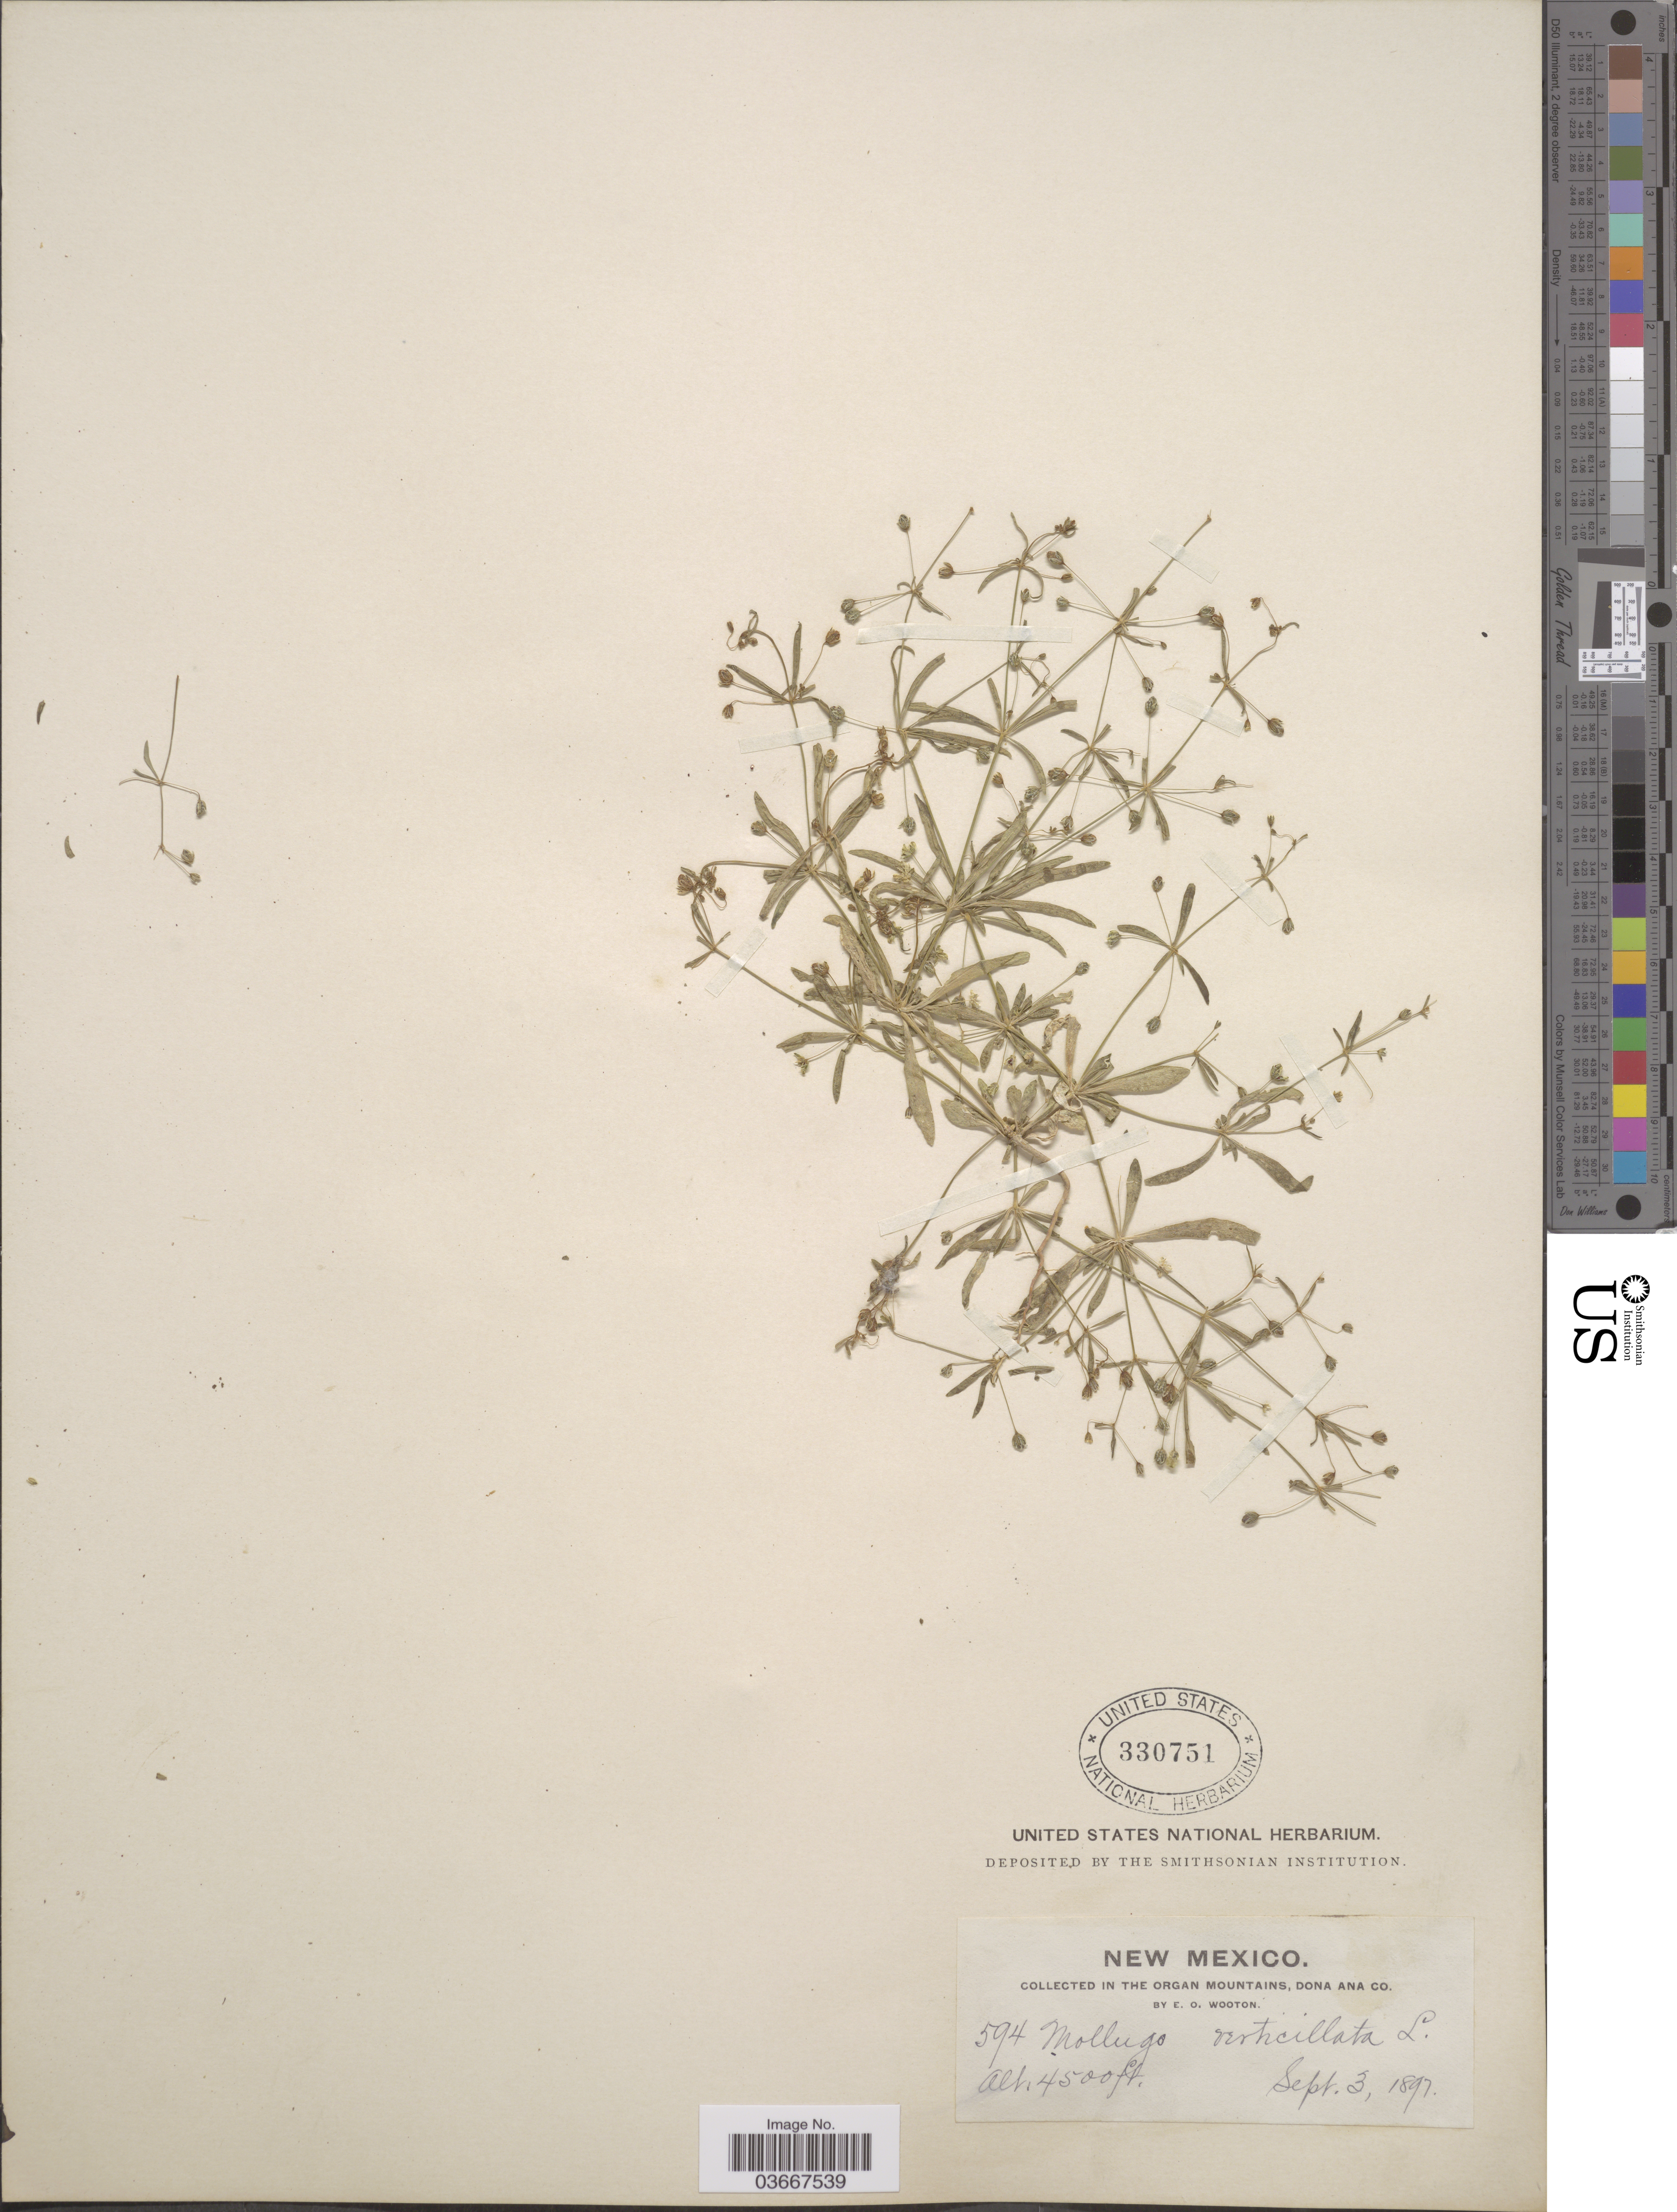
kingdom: Plantae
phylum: Tracheophyta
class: Magnoliopsida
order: Caryophyllales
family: Molluginaceae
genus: Mollugo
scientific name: Mollugo verticillata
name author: L.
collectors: E. O. Wooton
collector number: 594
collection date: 1897-09-03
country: United States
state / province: New Mexico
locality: In The Organ Mountains, Dona Ana Co.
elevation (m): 1372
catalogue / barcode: US 330751